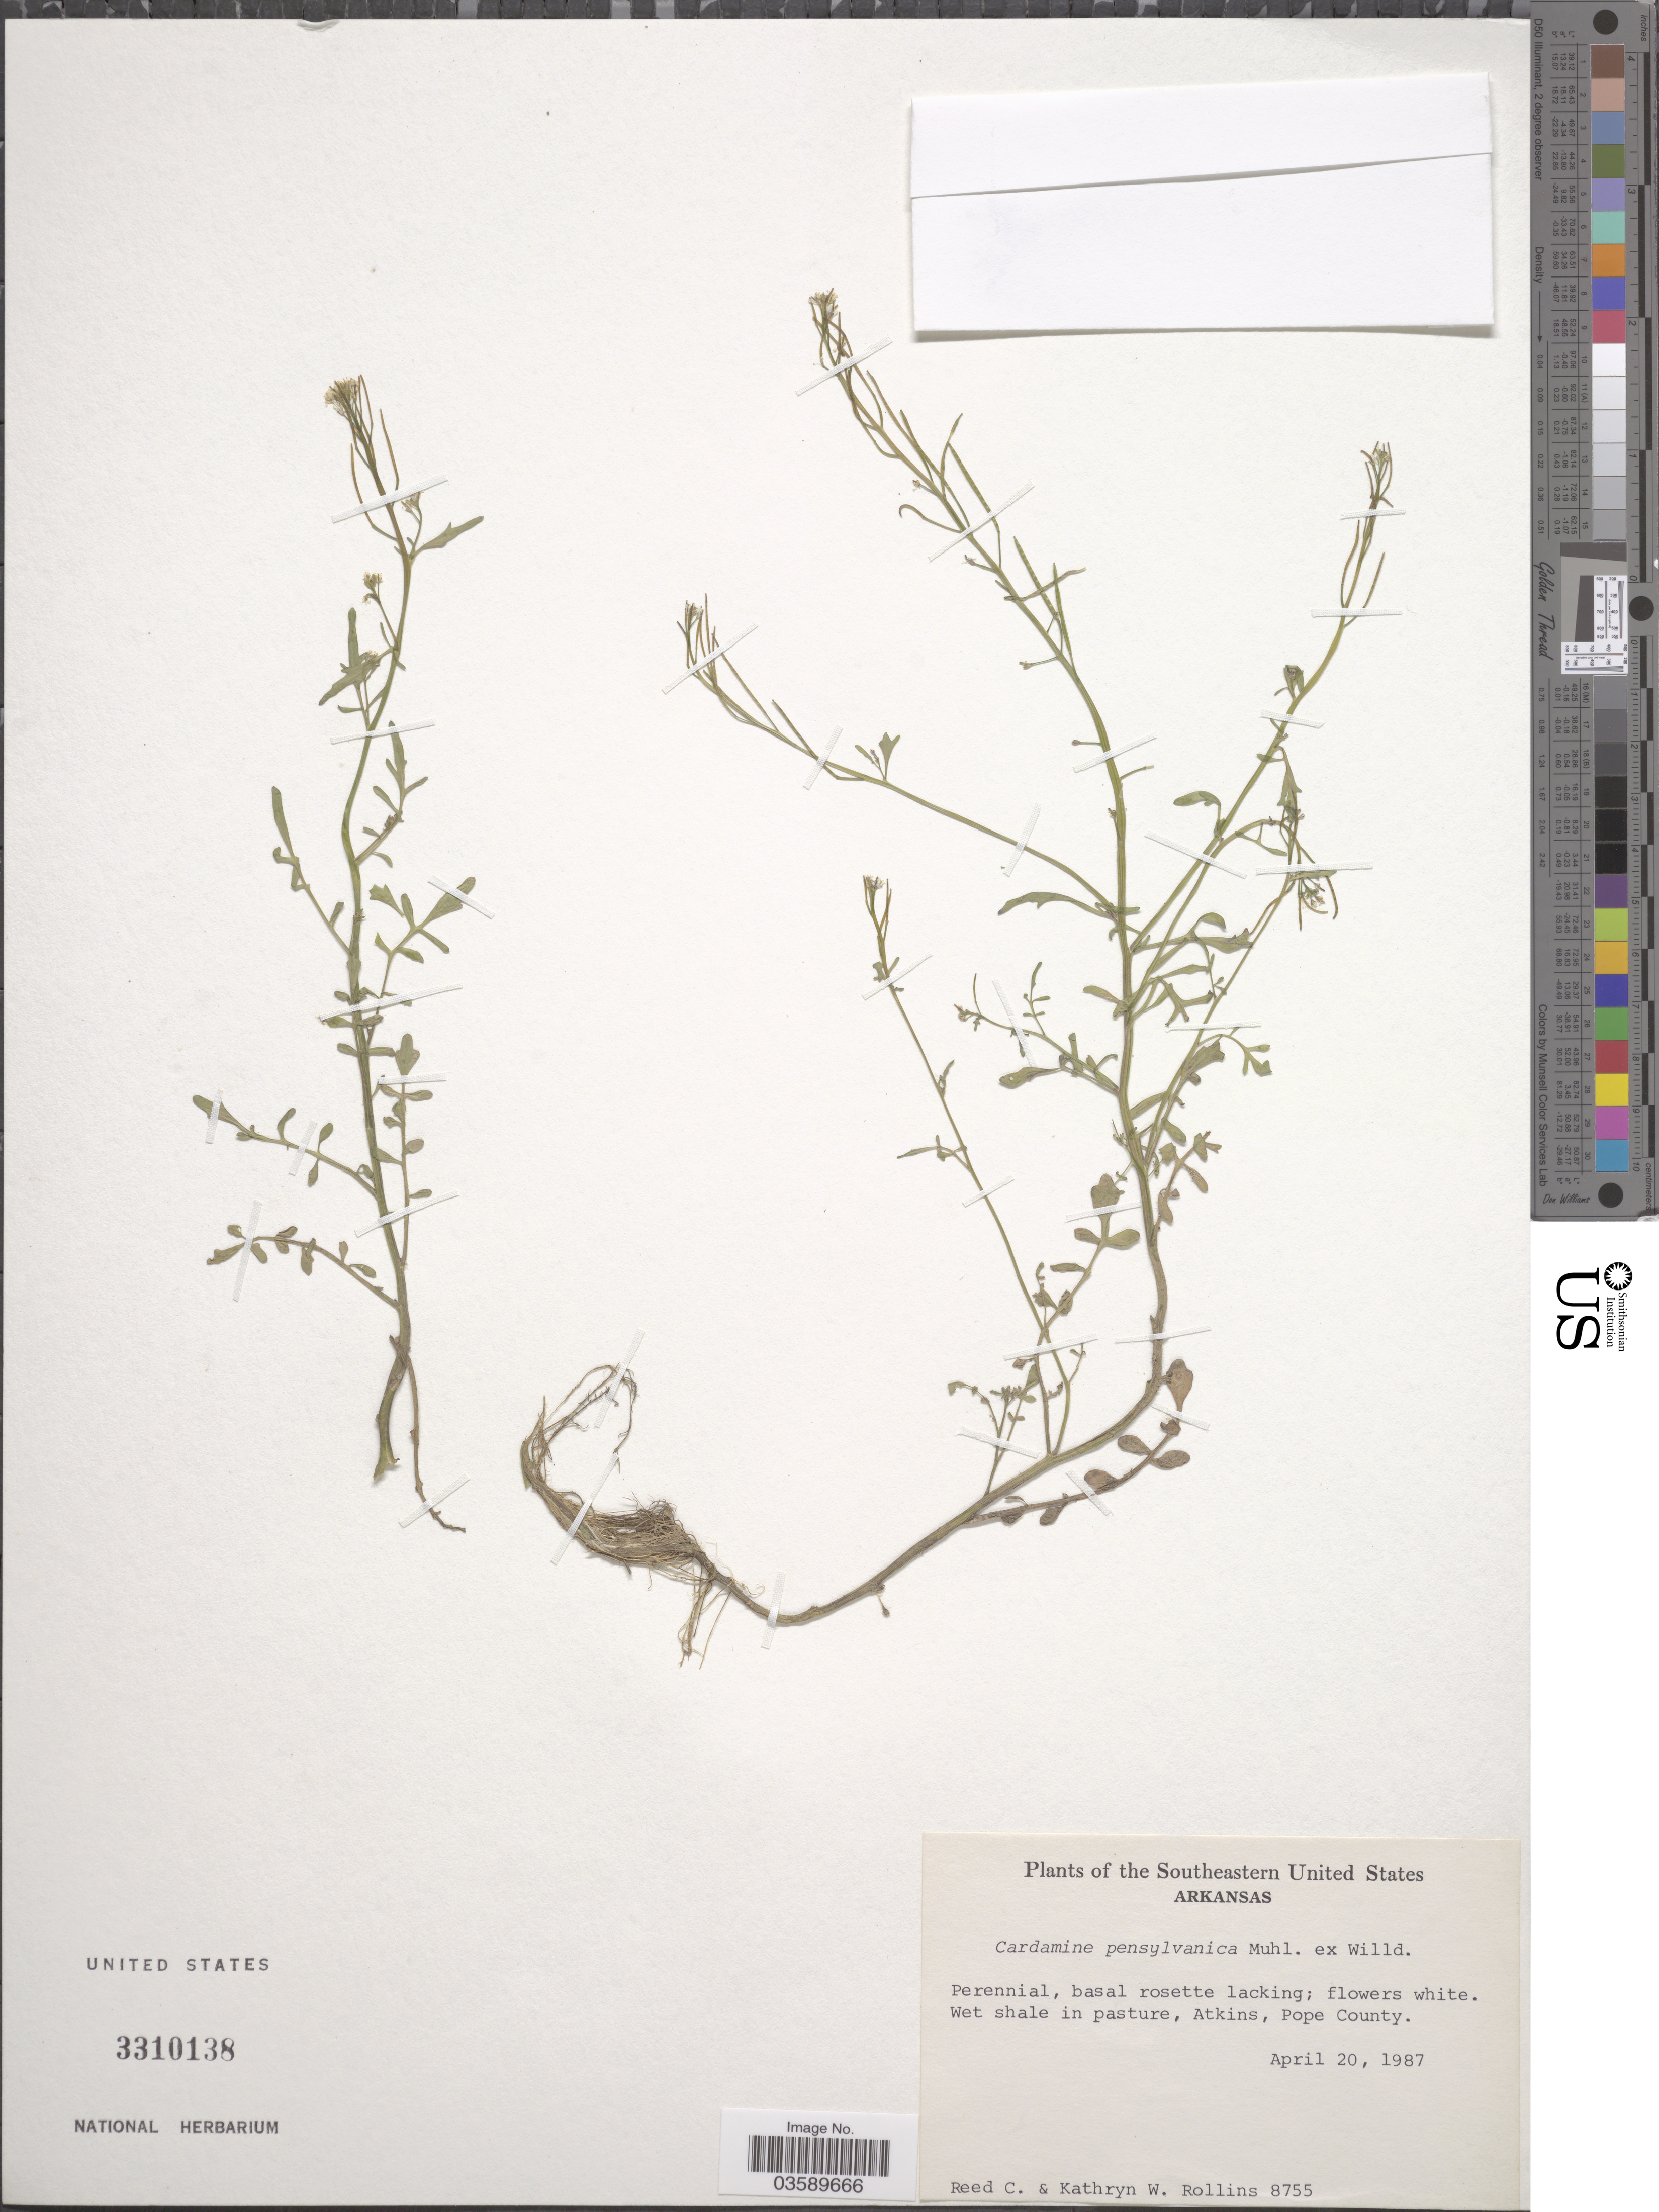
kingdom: Plantae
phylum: Tracheophyta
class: Magnoliopsida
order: Brassicales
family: Brassicaceae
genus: Cardamine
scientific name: Cardamine pensylvanica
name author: Muhl. ex Willd.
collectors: R. C. Rollins & K. W. Rollins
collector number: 8755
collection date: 1987-04-20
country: United States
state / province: Arkansas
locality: The Southeastern United States. Wet shale in pasture, Atkins, Pope County.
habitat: wet shale in pasture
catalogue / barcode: US 3310138